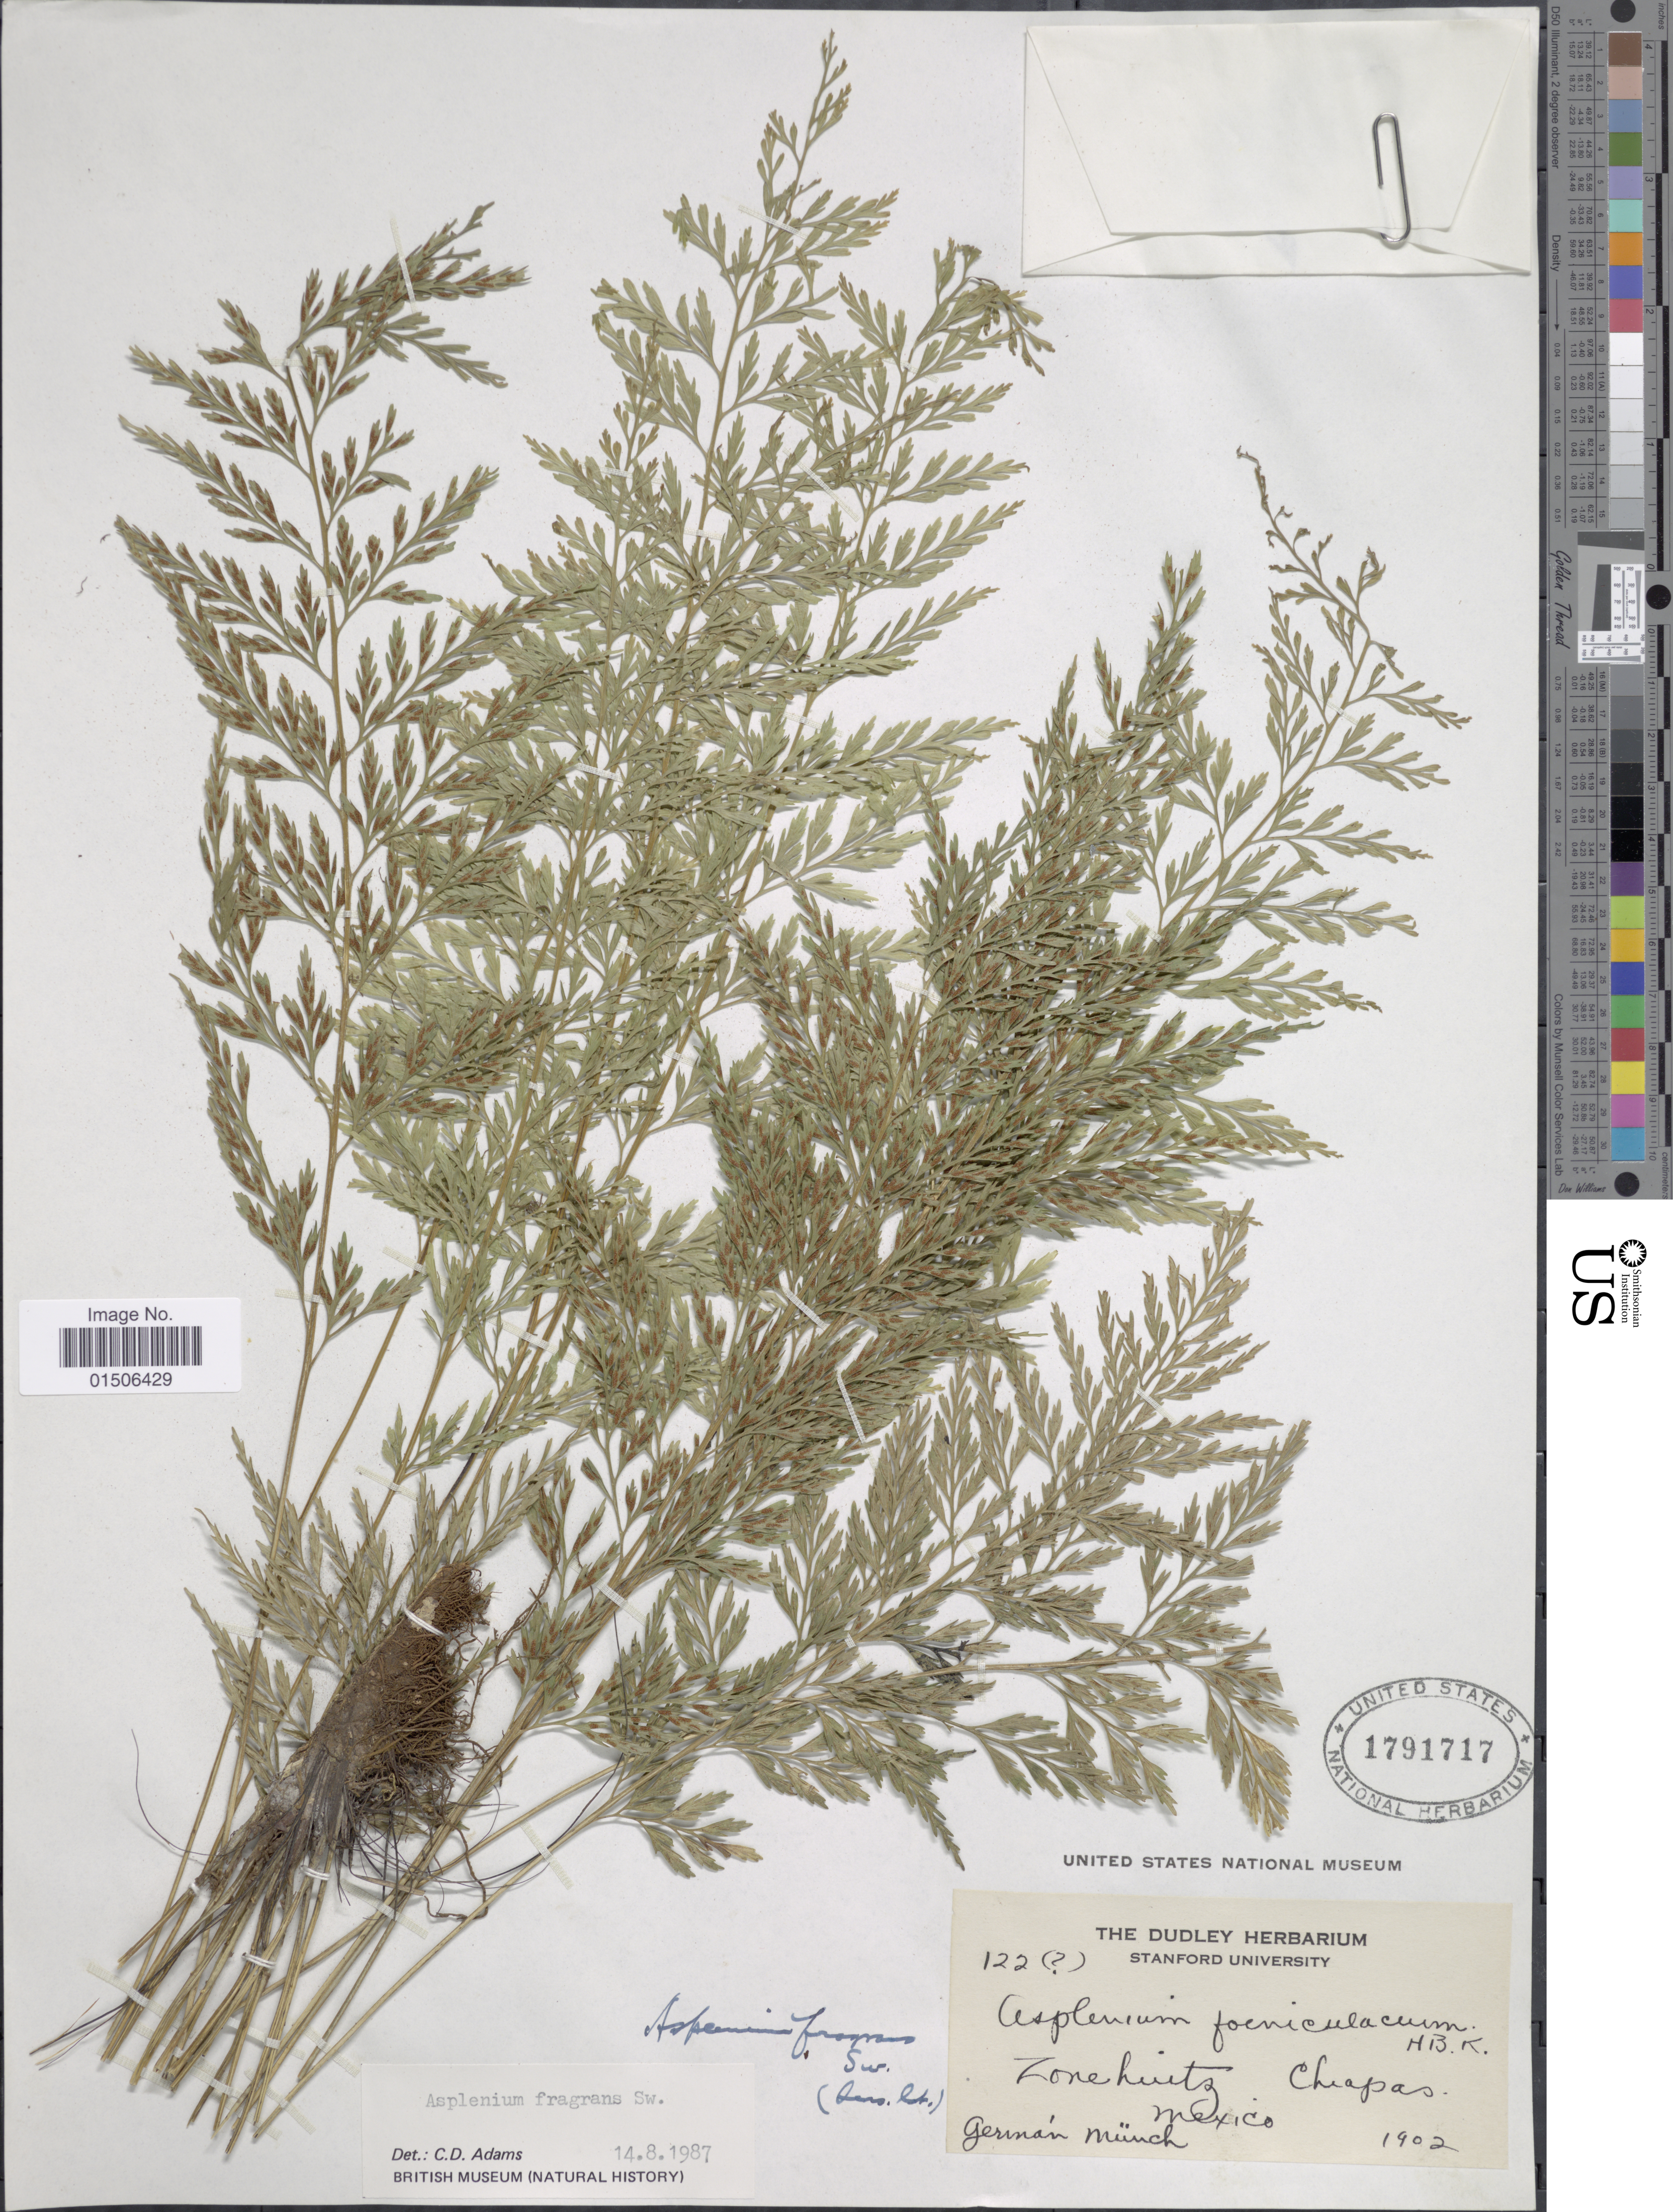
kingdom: Plantae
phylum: Tracheophyta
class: Polypodiopsida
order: Polypodiales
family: Aspleniaceae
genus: Asplenium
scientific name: Asplenium fragrans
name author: Sw.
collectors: G. Munch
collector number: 122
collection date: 1902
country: Mexico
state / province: Chiapas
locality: Zonehuitz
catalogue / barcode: US 1791717